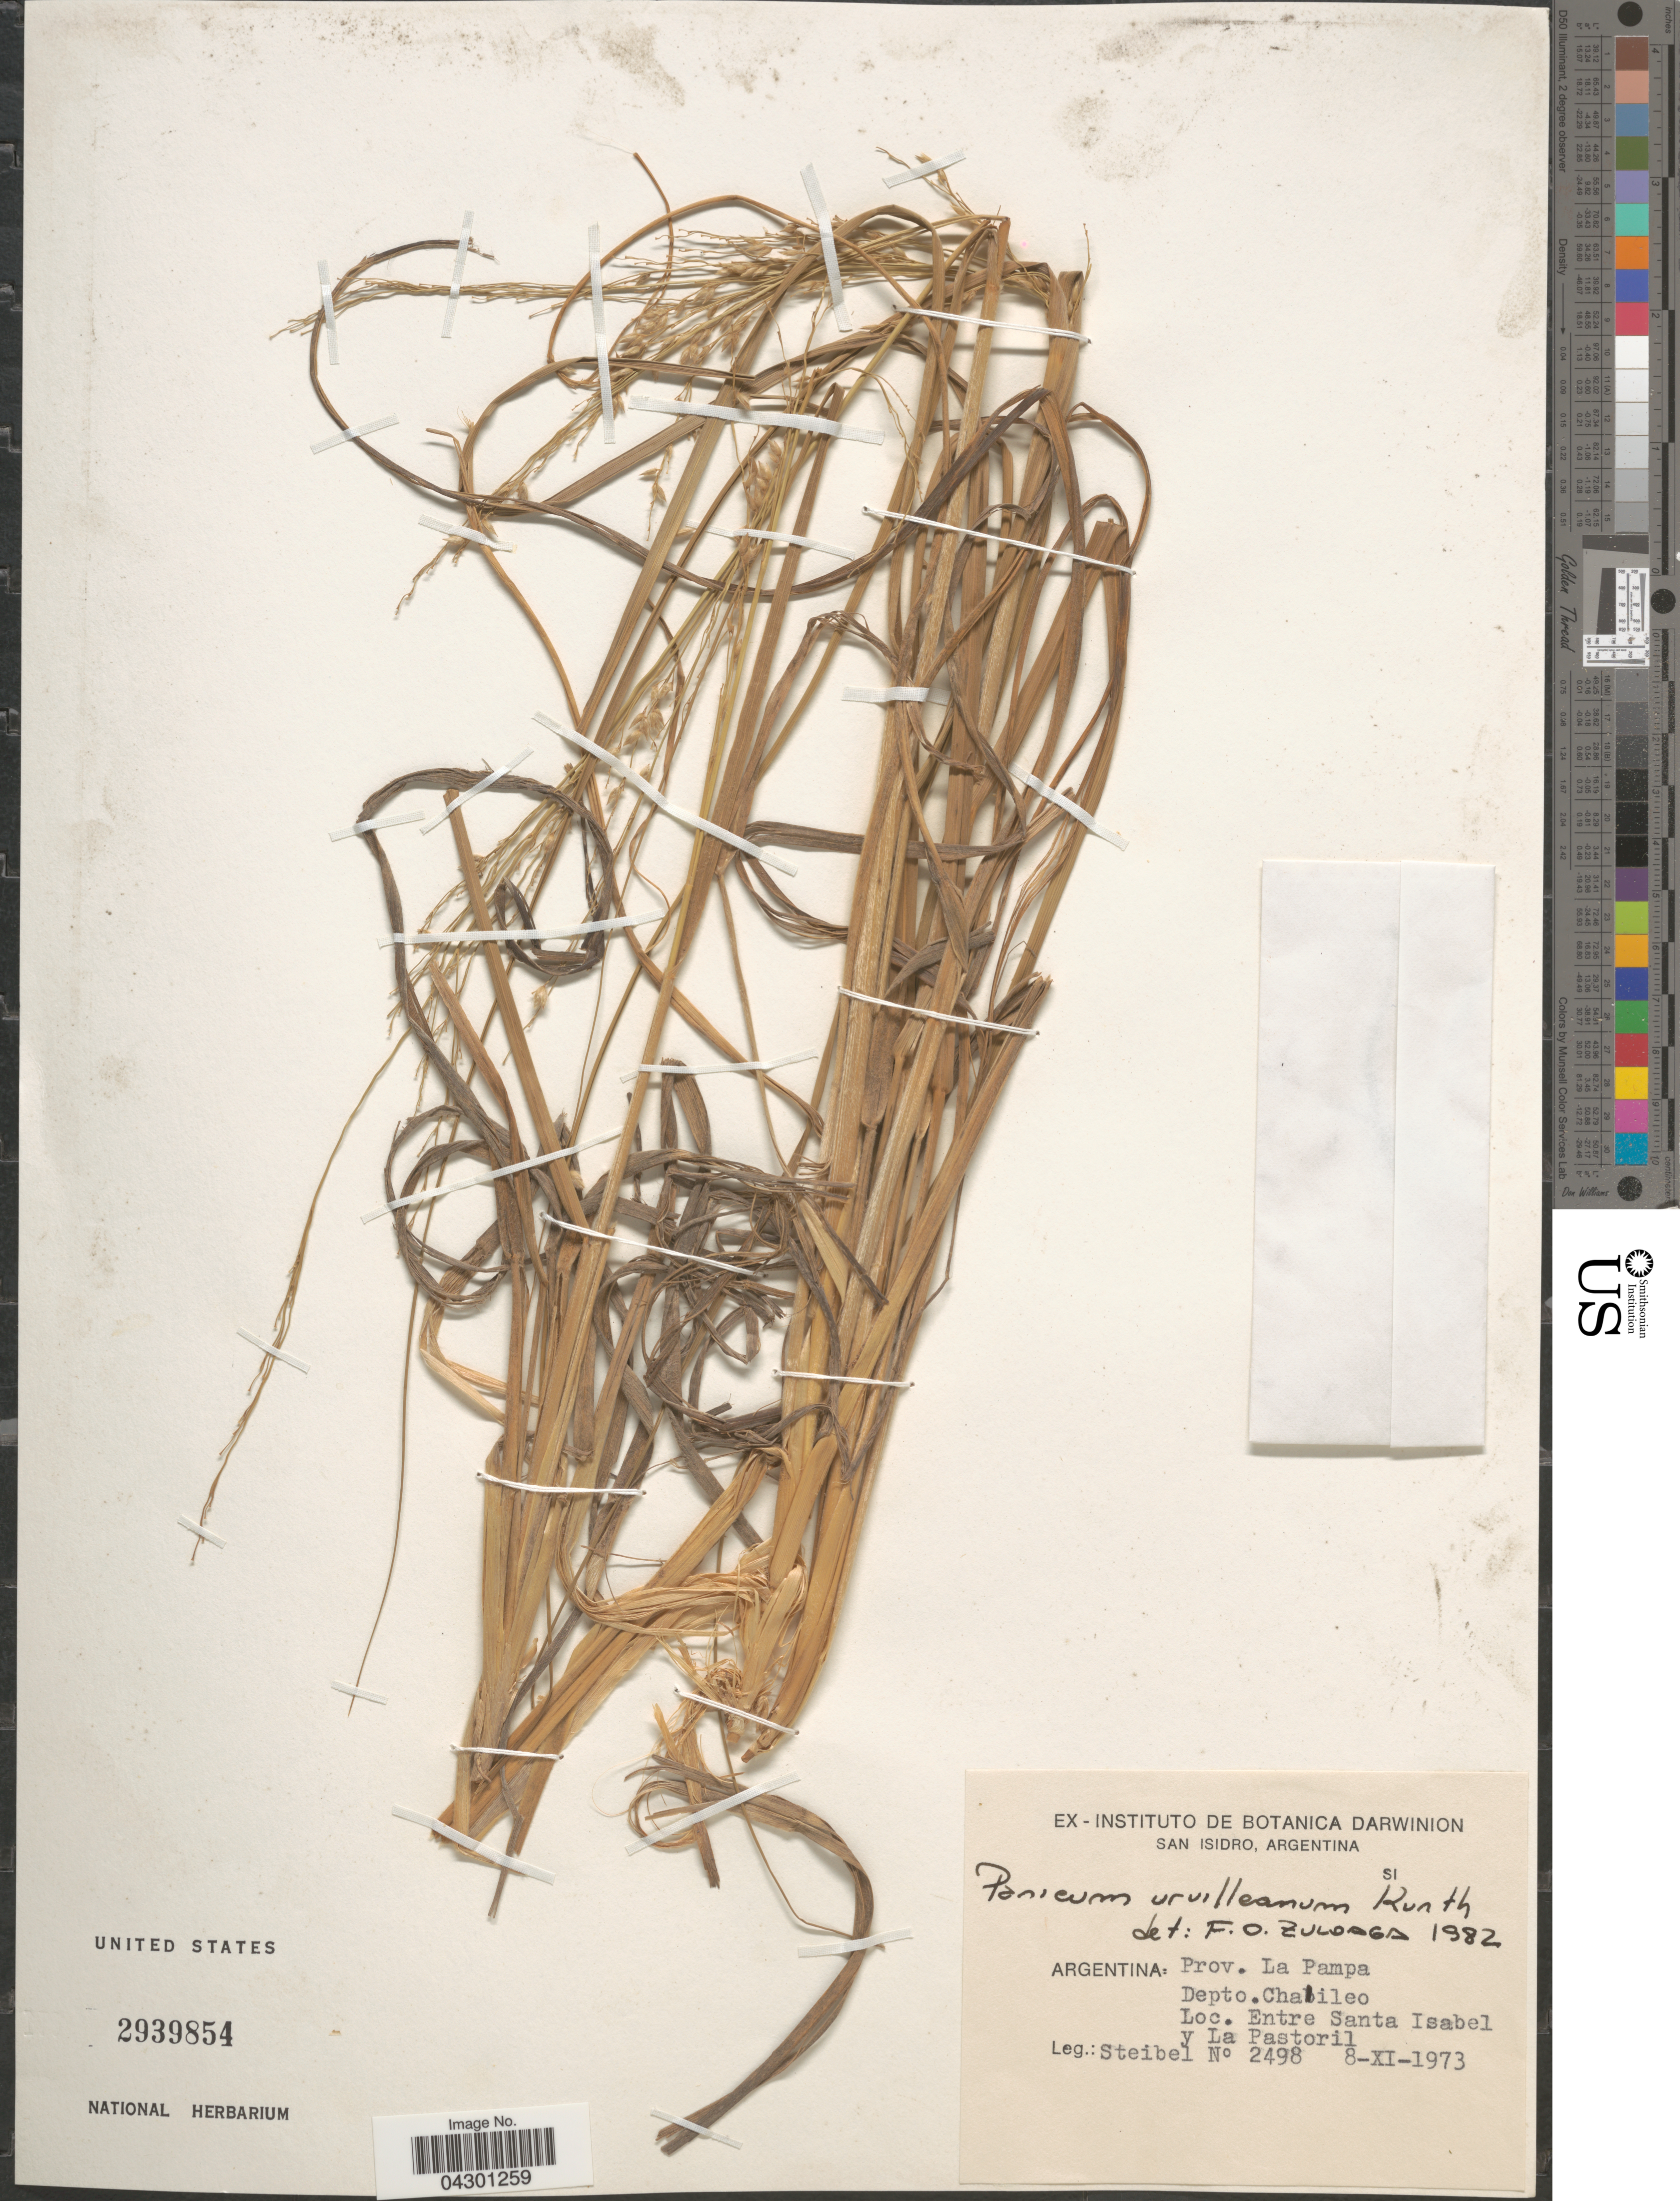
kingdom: Plantae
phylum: Tracheophyta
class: Liliopsida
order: Poales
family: Poaceae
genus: Panicum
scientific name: Panicum urvilleanum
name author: Kunth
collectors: Steibel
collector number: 2498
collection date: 1973-11-08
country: Argentina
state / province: La Pampa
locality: Depto. Chalileo. Entre Santa Isabel y La Pastoril.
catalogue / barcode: US 2939854